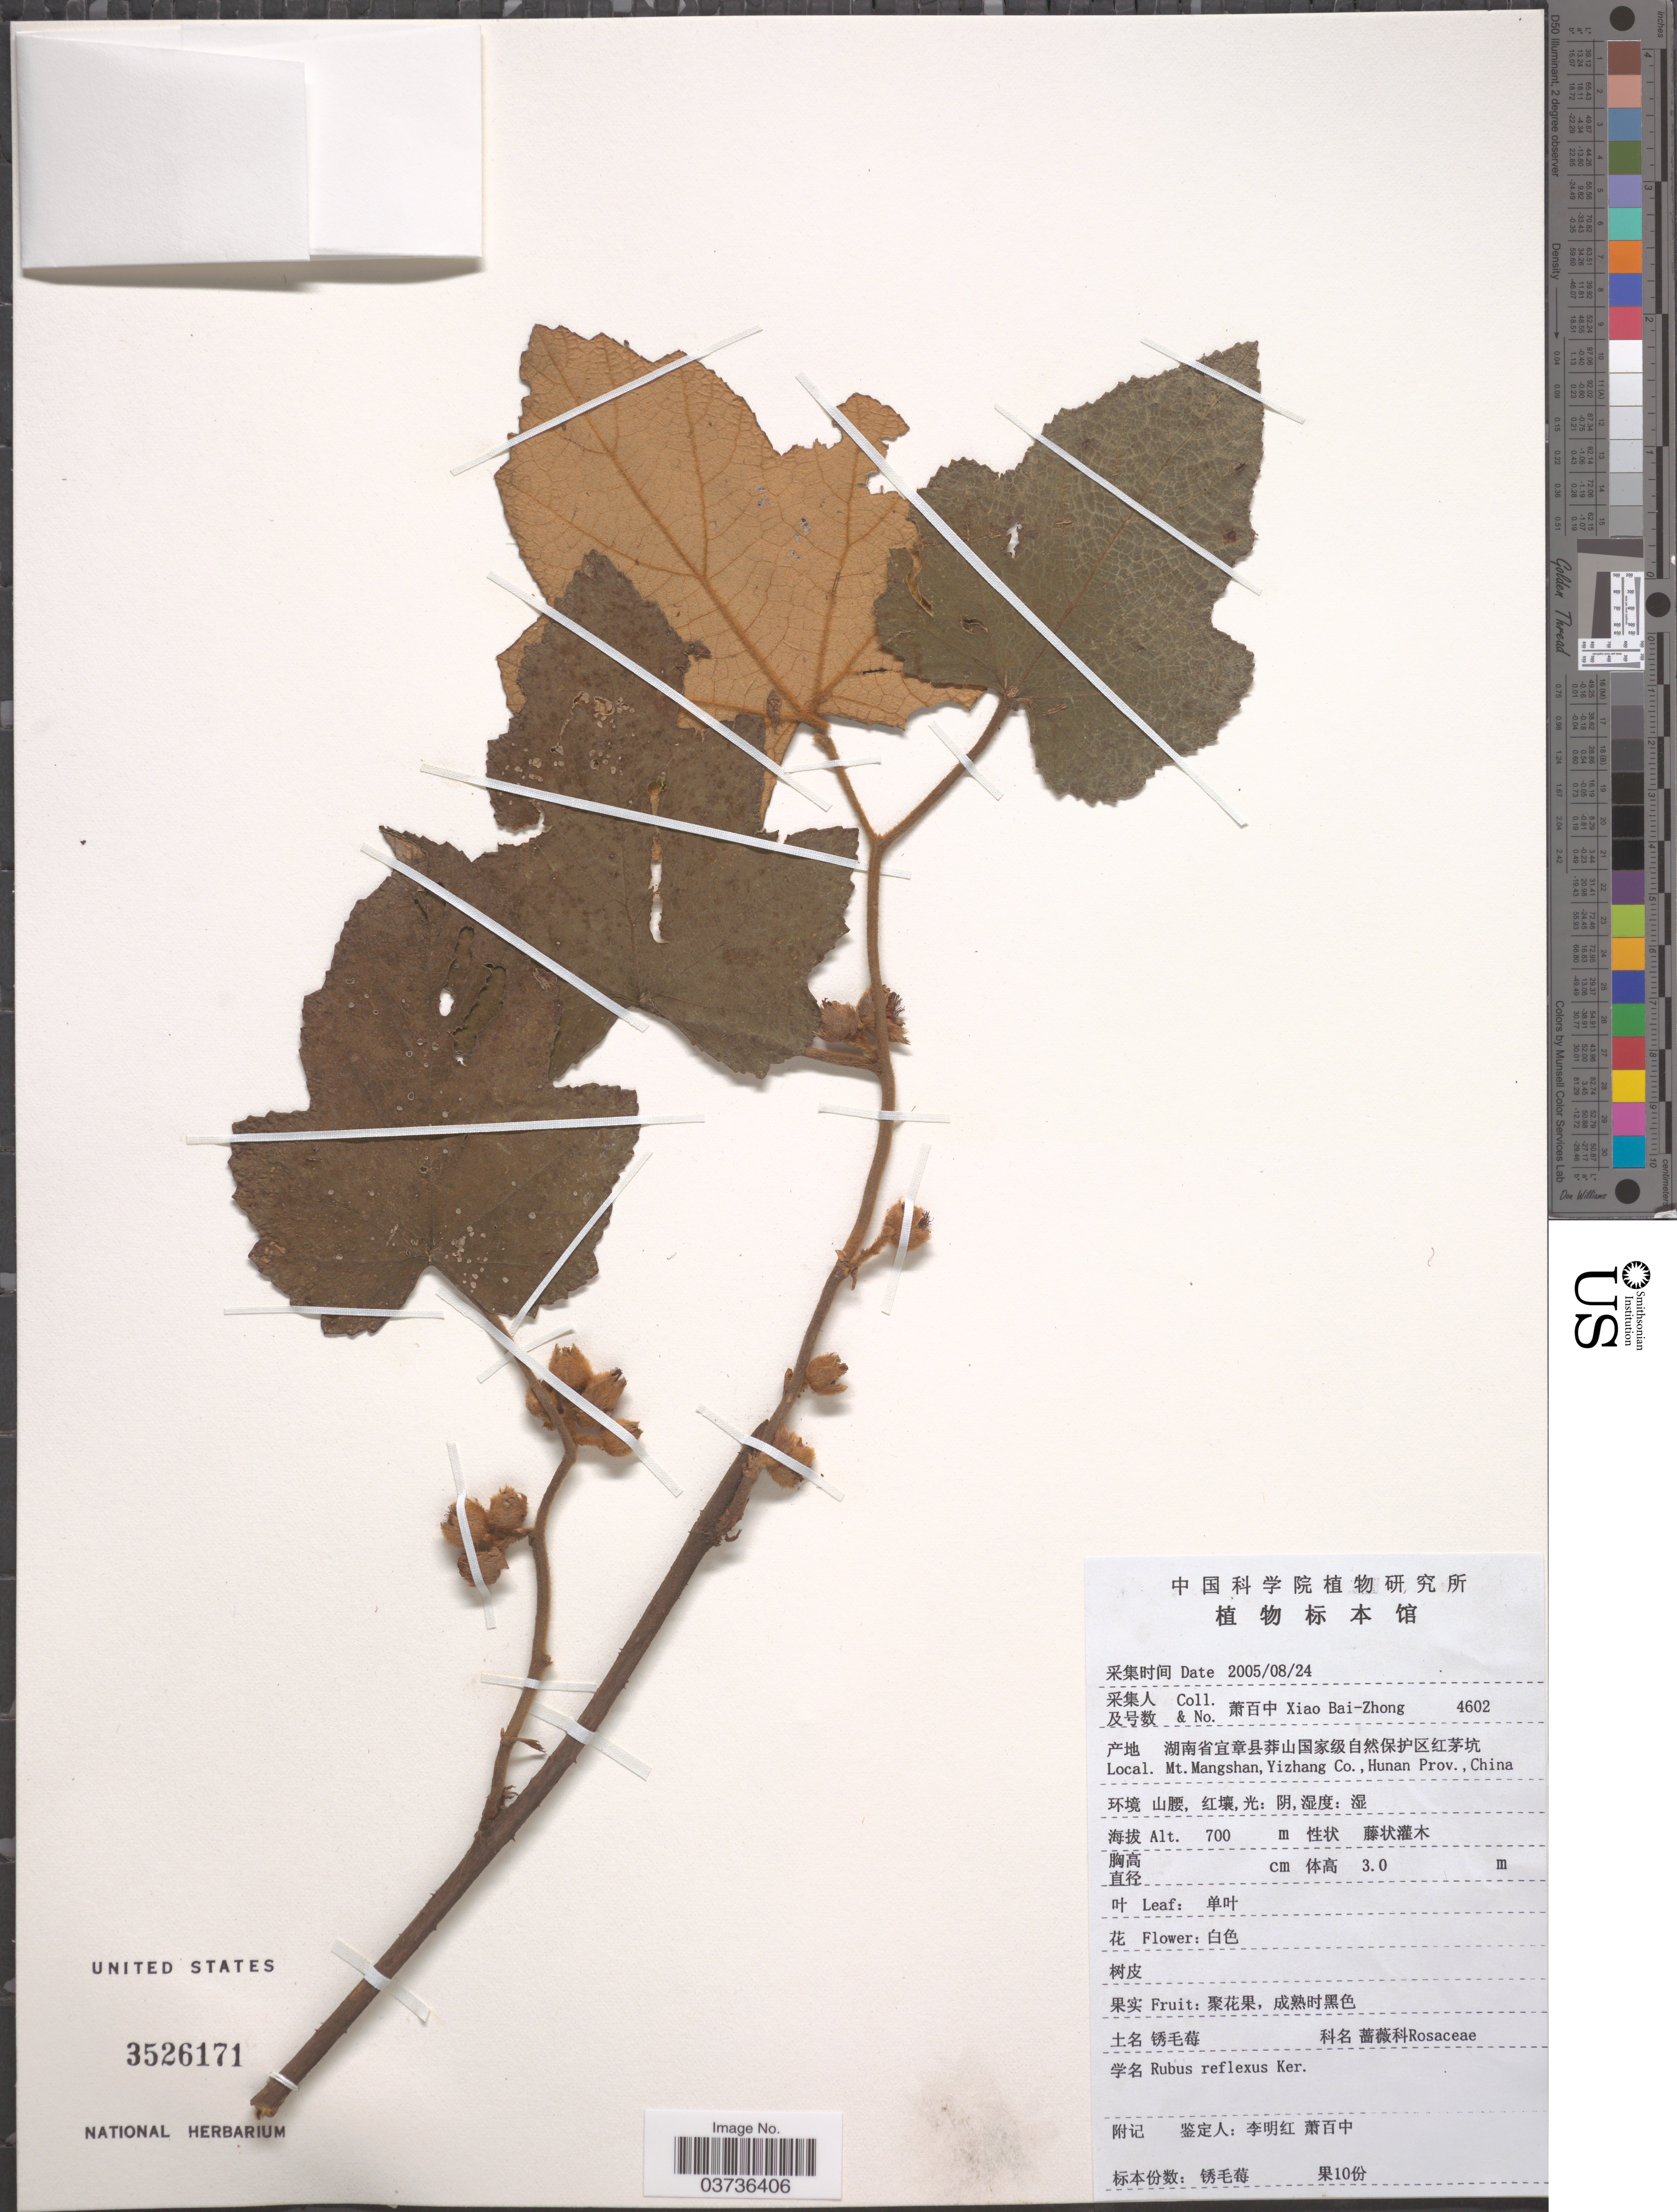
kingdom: Plantae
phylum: Tracheophyta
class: Magnoliopsida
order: Rosales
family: Rosaceae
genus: Rubus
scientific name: Rubus reflexus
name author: Ker Gawl.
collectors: B. Z. Xiao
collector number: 4602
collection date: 2005-08-24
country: China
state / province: Hunan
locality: Mt. Mangshan, Yizhang Co.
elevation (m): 700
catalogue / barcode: US 3526171